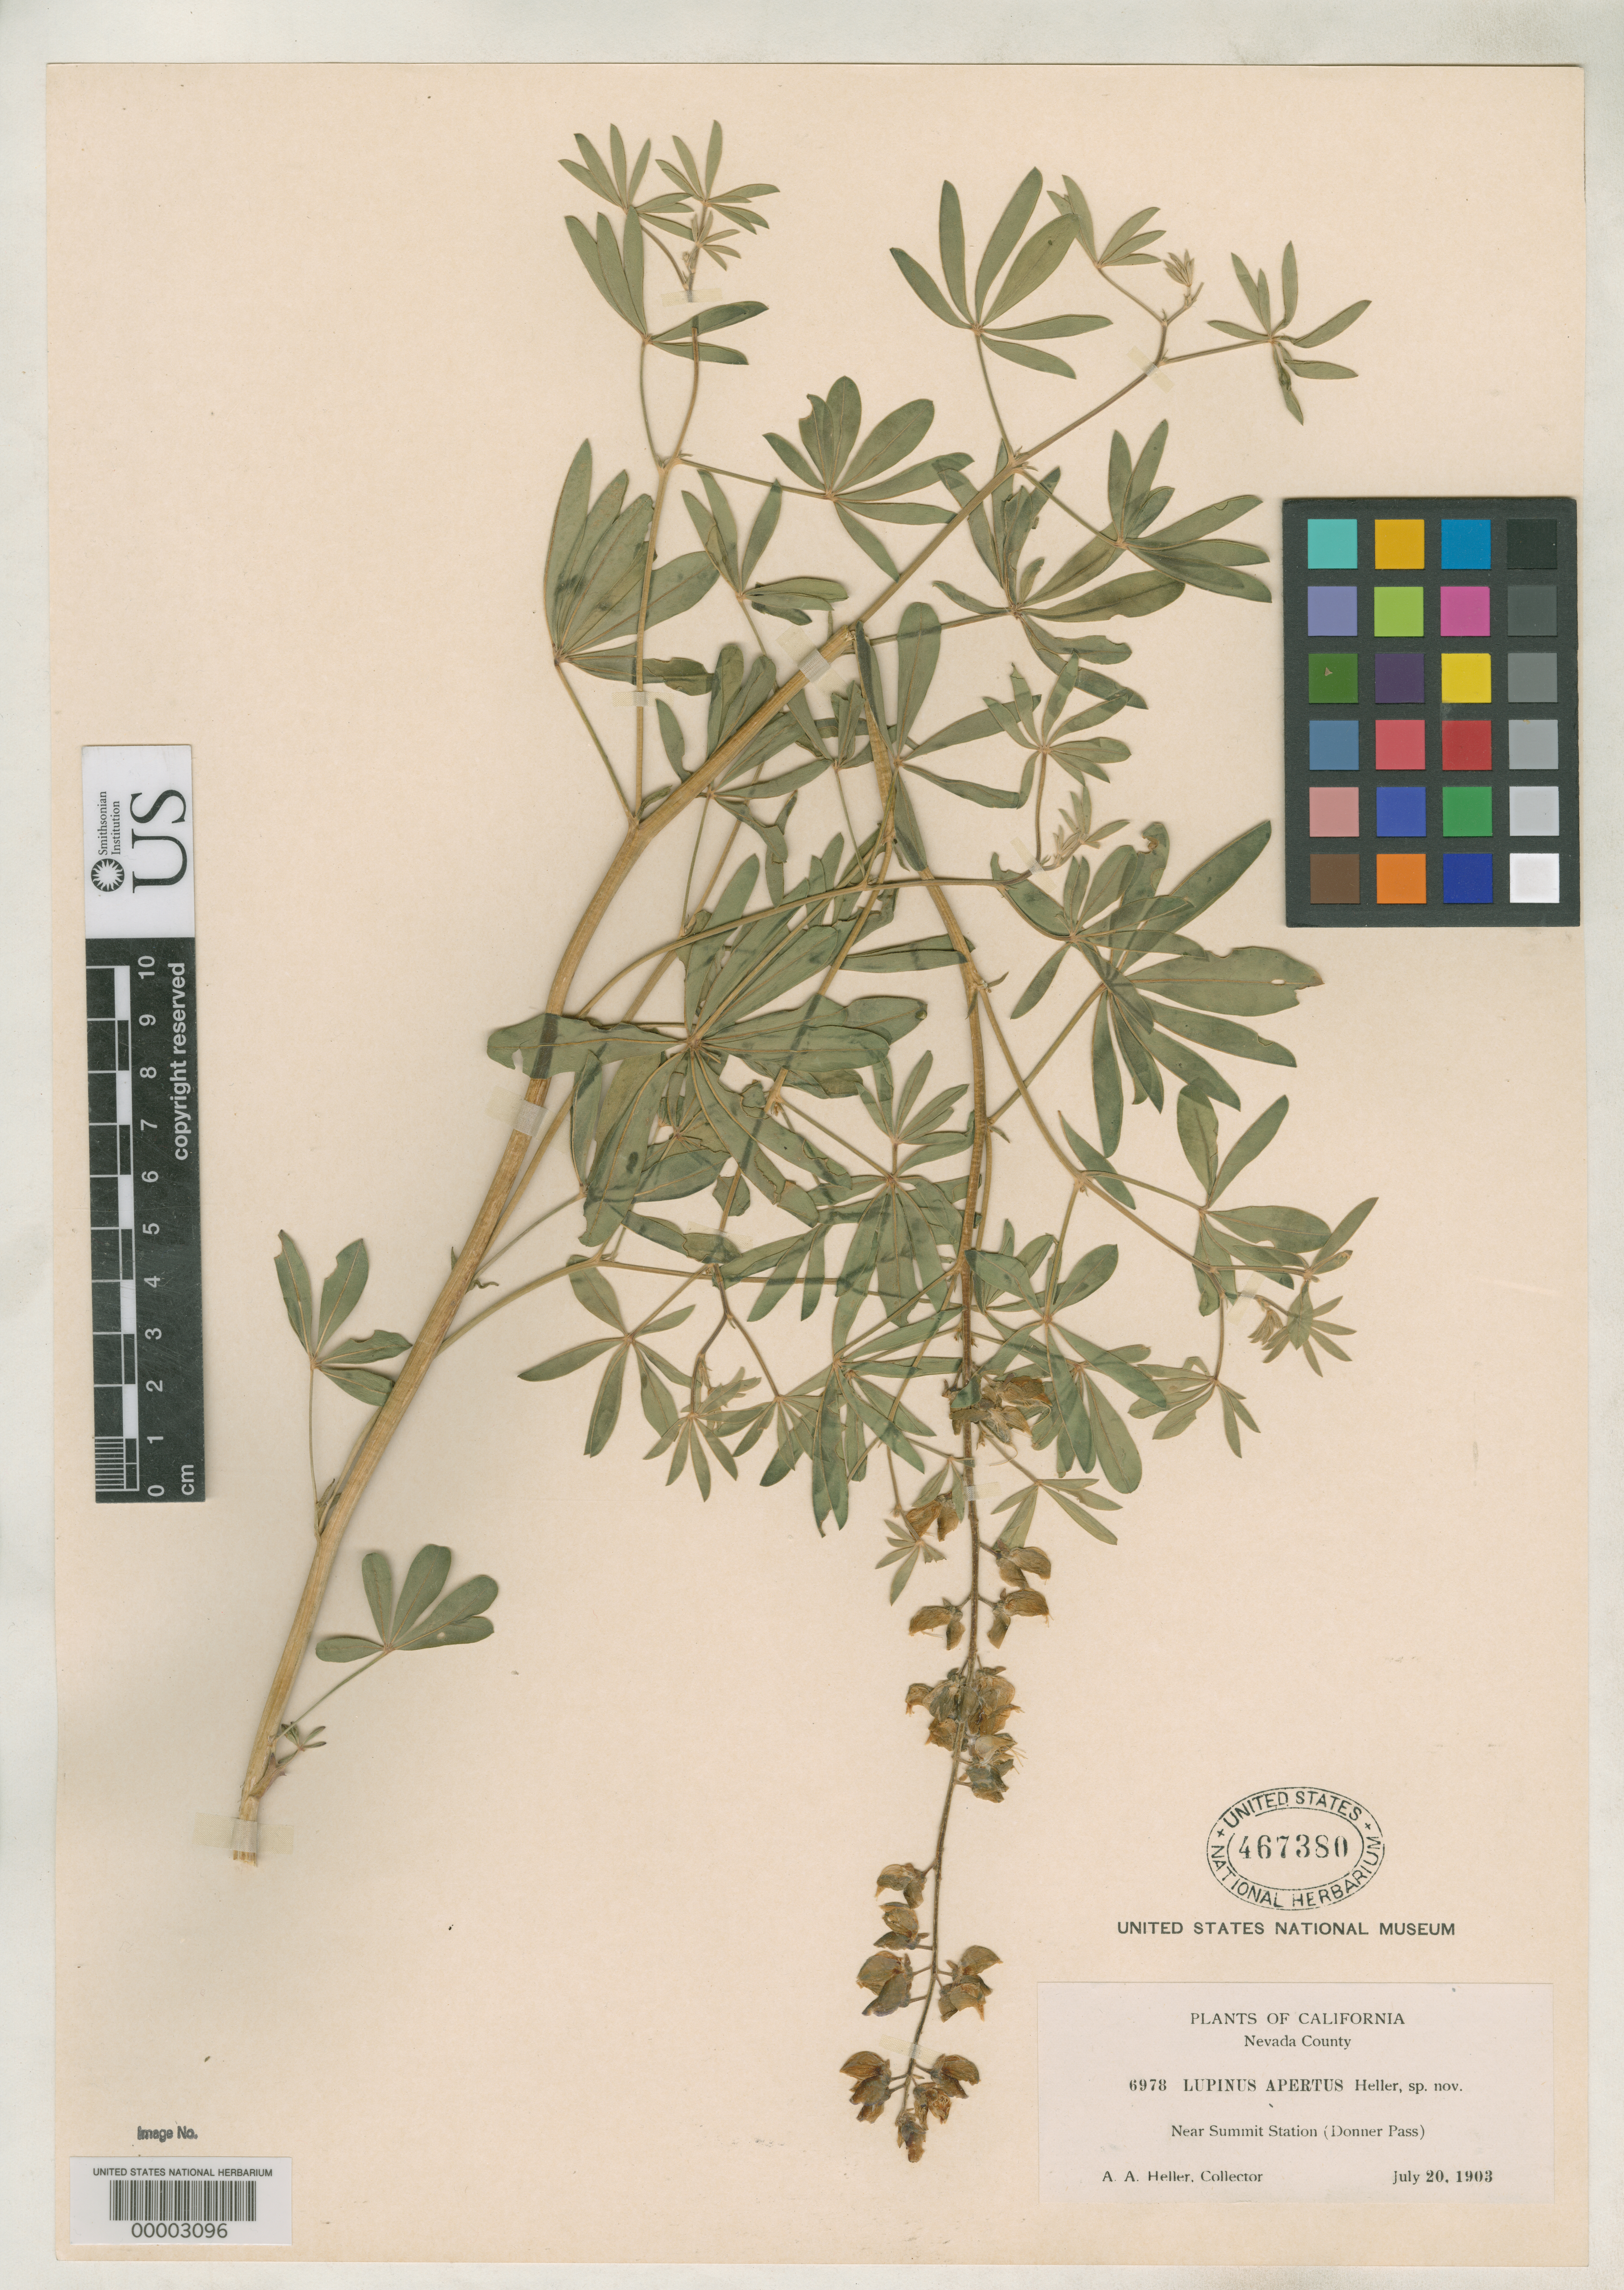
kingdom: Plantae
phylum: Tracheophyta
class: Magnoliopsida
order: Fabales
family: Fabaceae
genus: Lupinus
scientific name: Lupinus apertus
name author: A. Heller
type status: Isotype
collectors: A. A. Heller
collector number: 6978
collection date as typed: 20 Jul 1903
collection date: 1903-07-20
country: United States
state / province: California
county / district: Placer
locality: Summit.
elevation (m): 2134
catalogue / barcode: US 467380